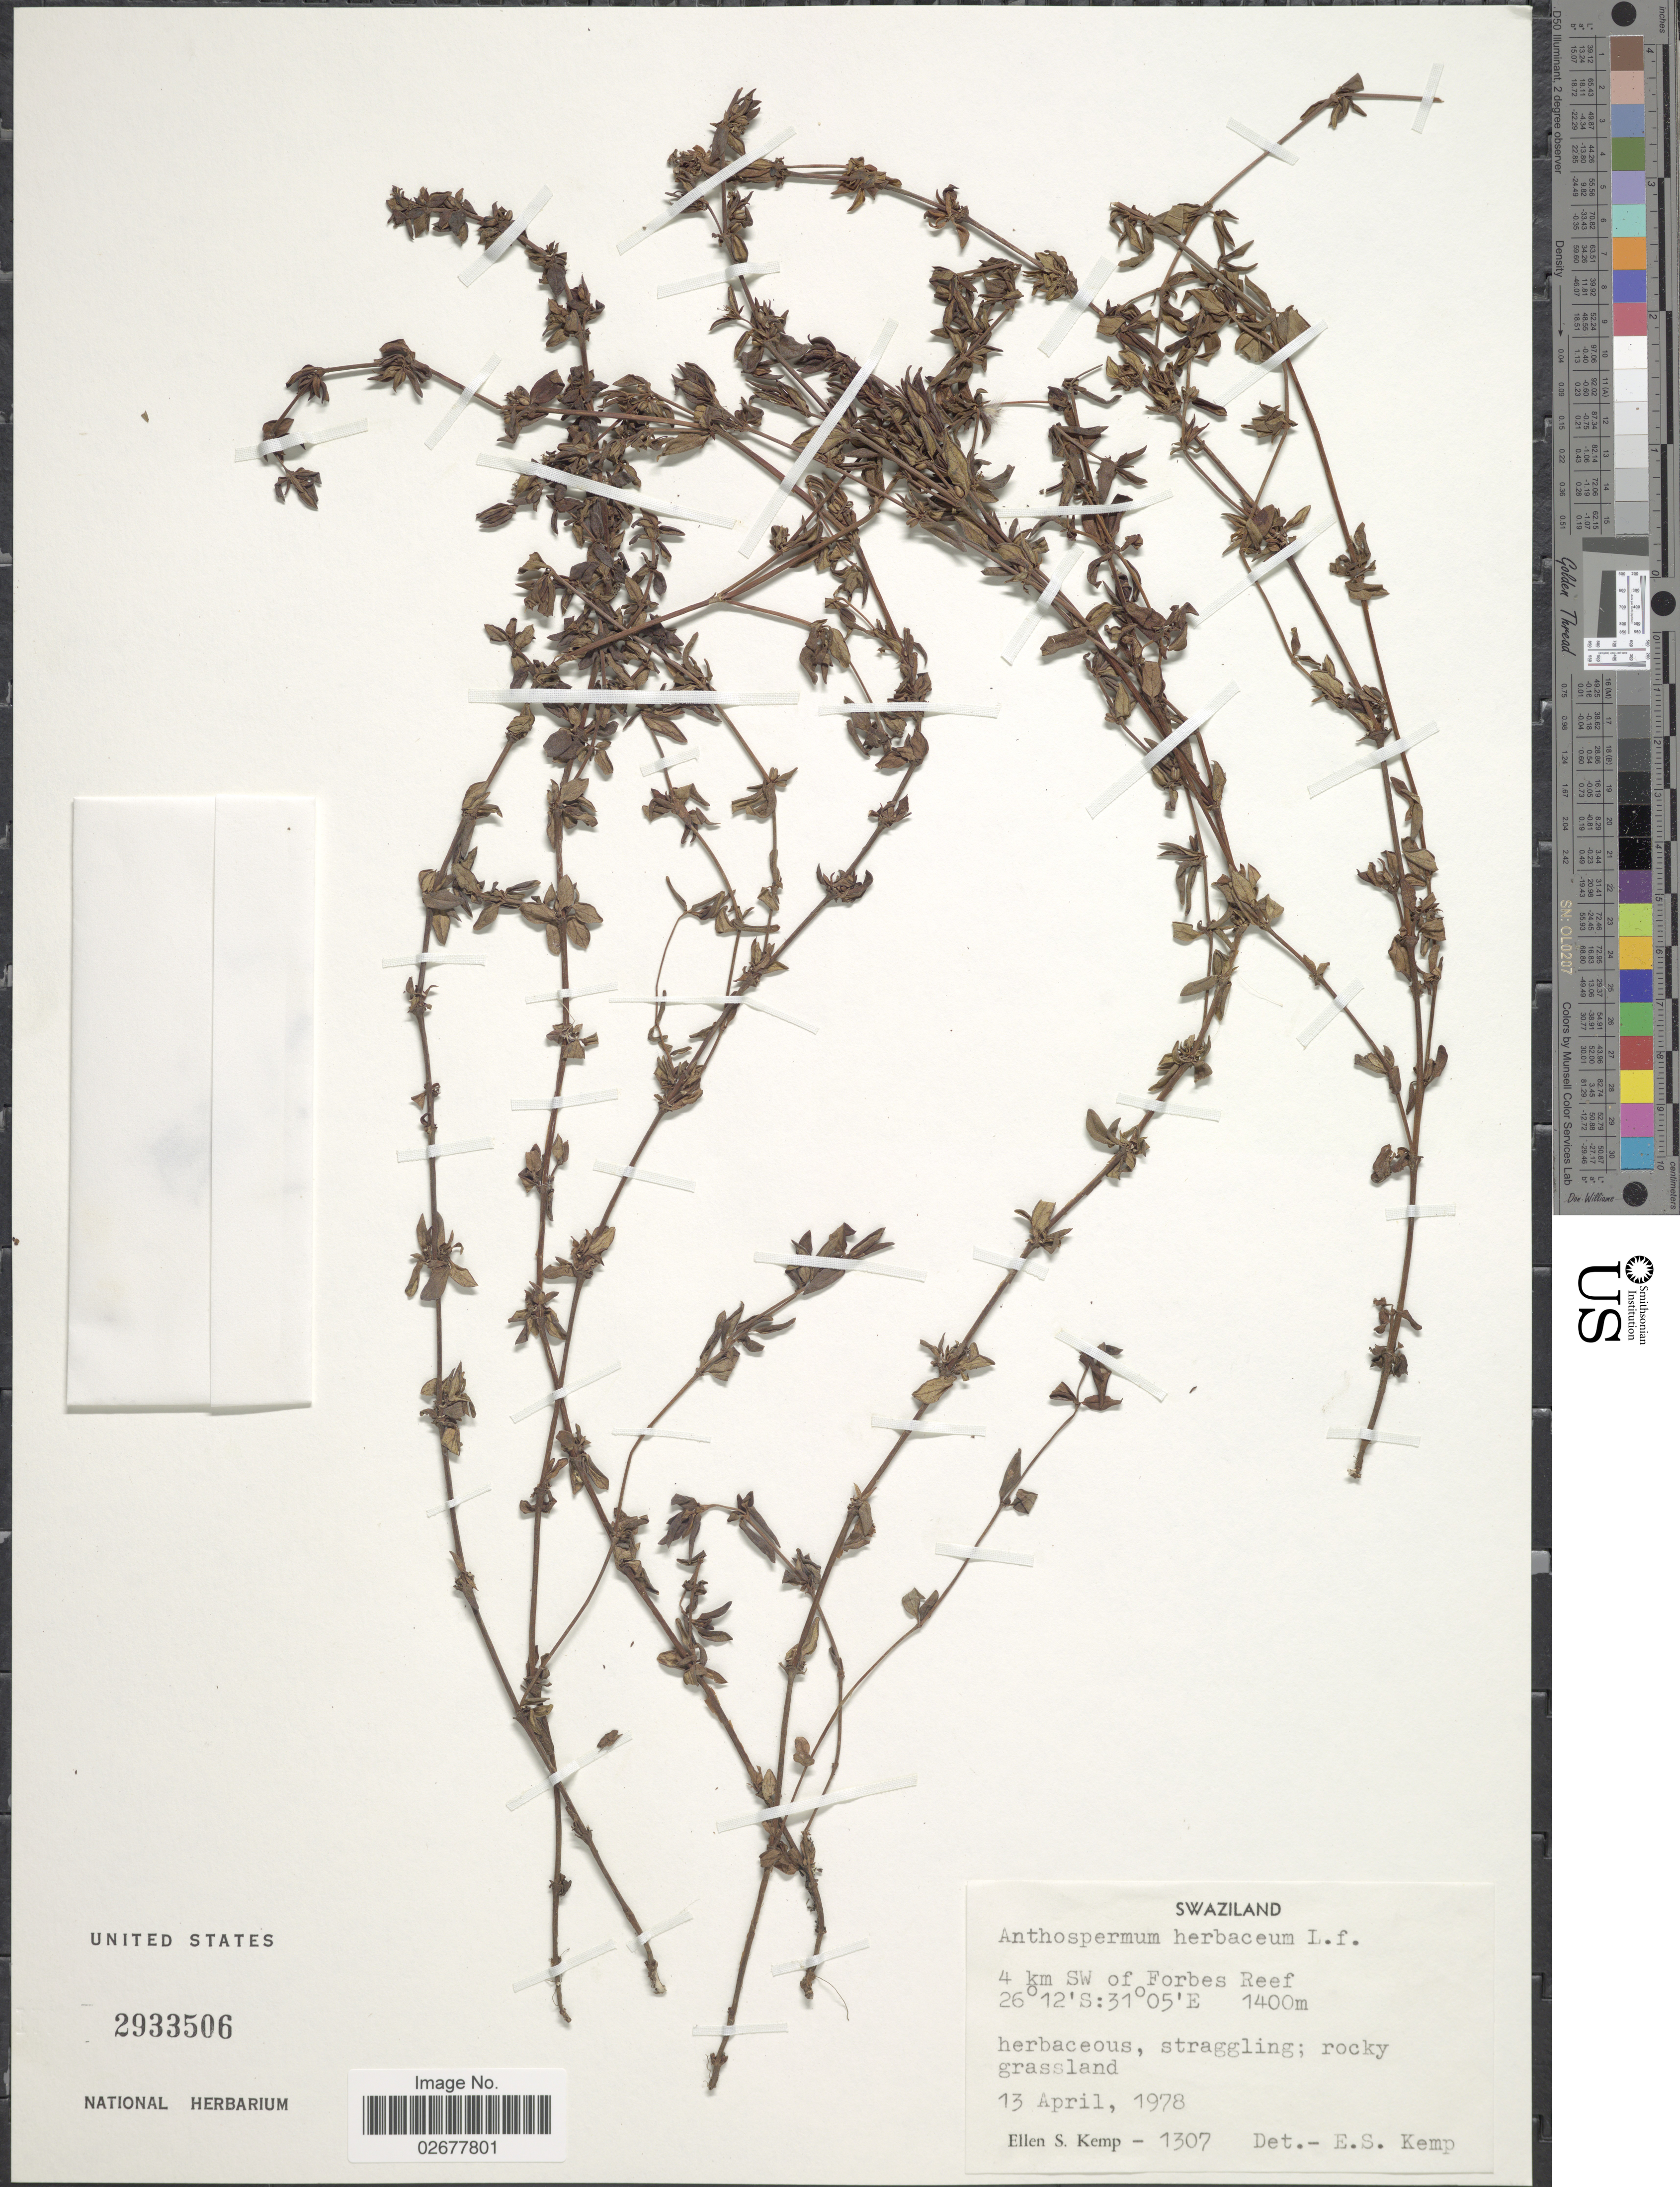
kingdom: Plantae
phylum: Tracheophyta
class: Magnoliopsida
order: Gentianales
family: Rubiaceae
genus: Anthospermum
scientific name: Anthospermum herbaceum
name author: L. f.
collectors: E. S. Kemp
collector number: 1307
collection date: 1978-04-13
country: Eswatini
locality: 4 km SW of Forbes Reef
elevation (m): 1400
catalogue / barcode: US 2933506